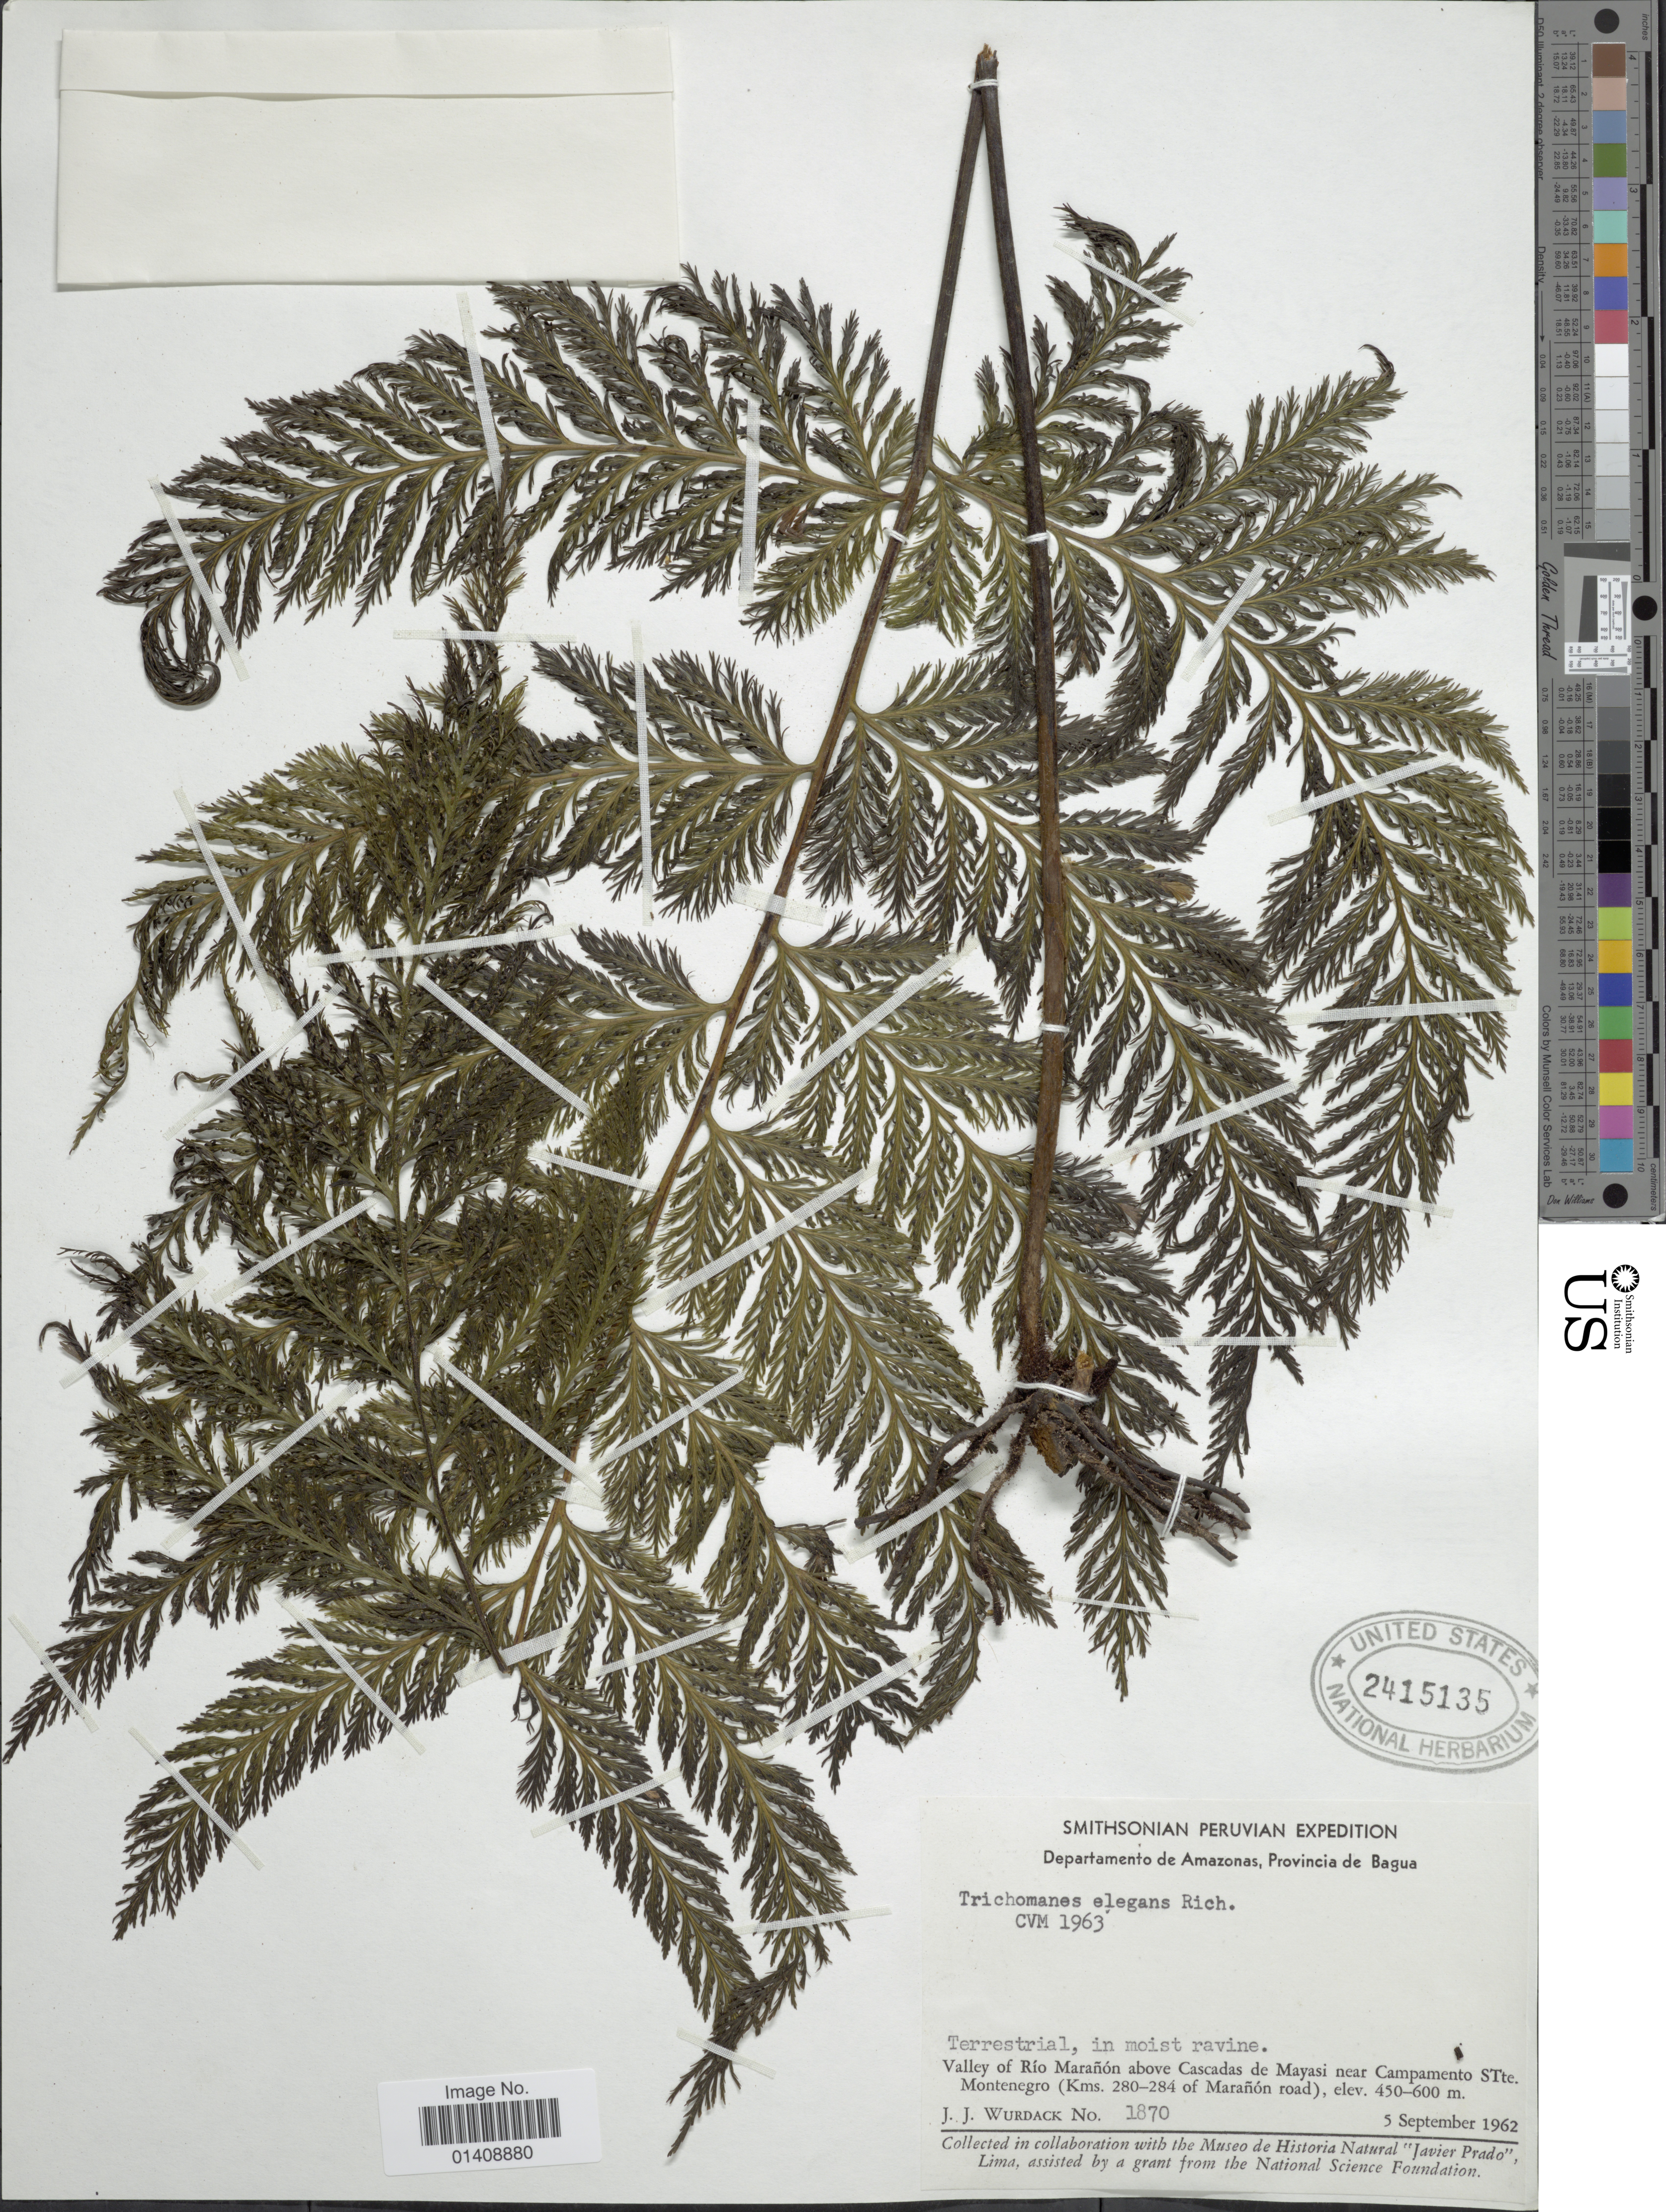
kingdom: Plantae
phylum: Tracheophyta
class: Polypodiopsida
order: Hymenophyllales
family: Hymenophyllaceae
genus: Trichomanes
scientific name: Trichomanes elegans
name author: Rich.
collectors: J. J. Wurdack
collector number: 1870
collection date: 1962-09-05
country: Peru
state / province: Amazonas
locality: Departamento de Amazonas, Provincia de Bagua. Valley of Rio Maranon above Cascadas de Mayasi near Campamento STte. Montenegro (Kms. 2980-284 of Maranon road).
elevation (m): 450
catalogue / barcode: US 2415135